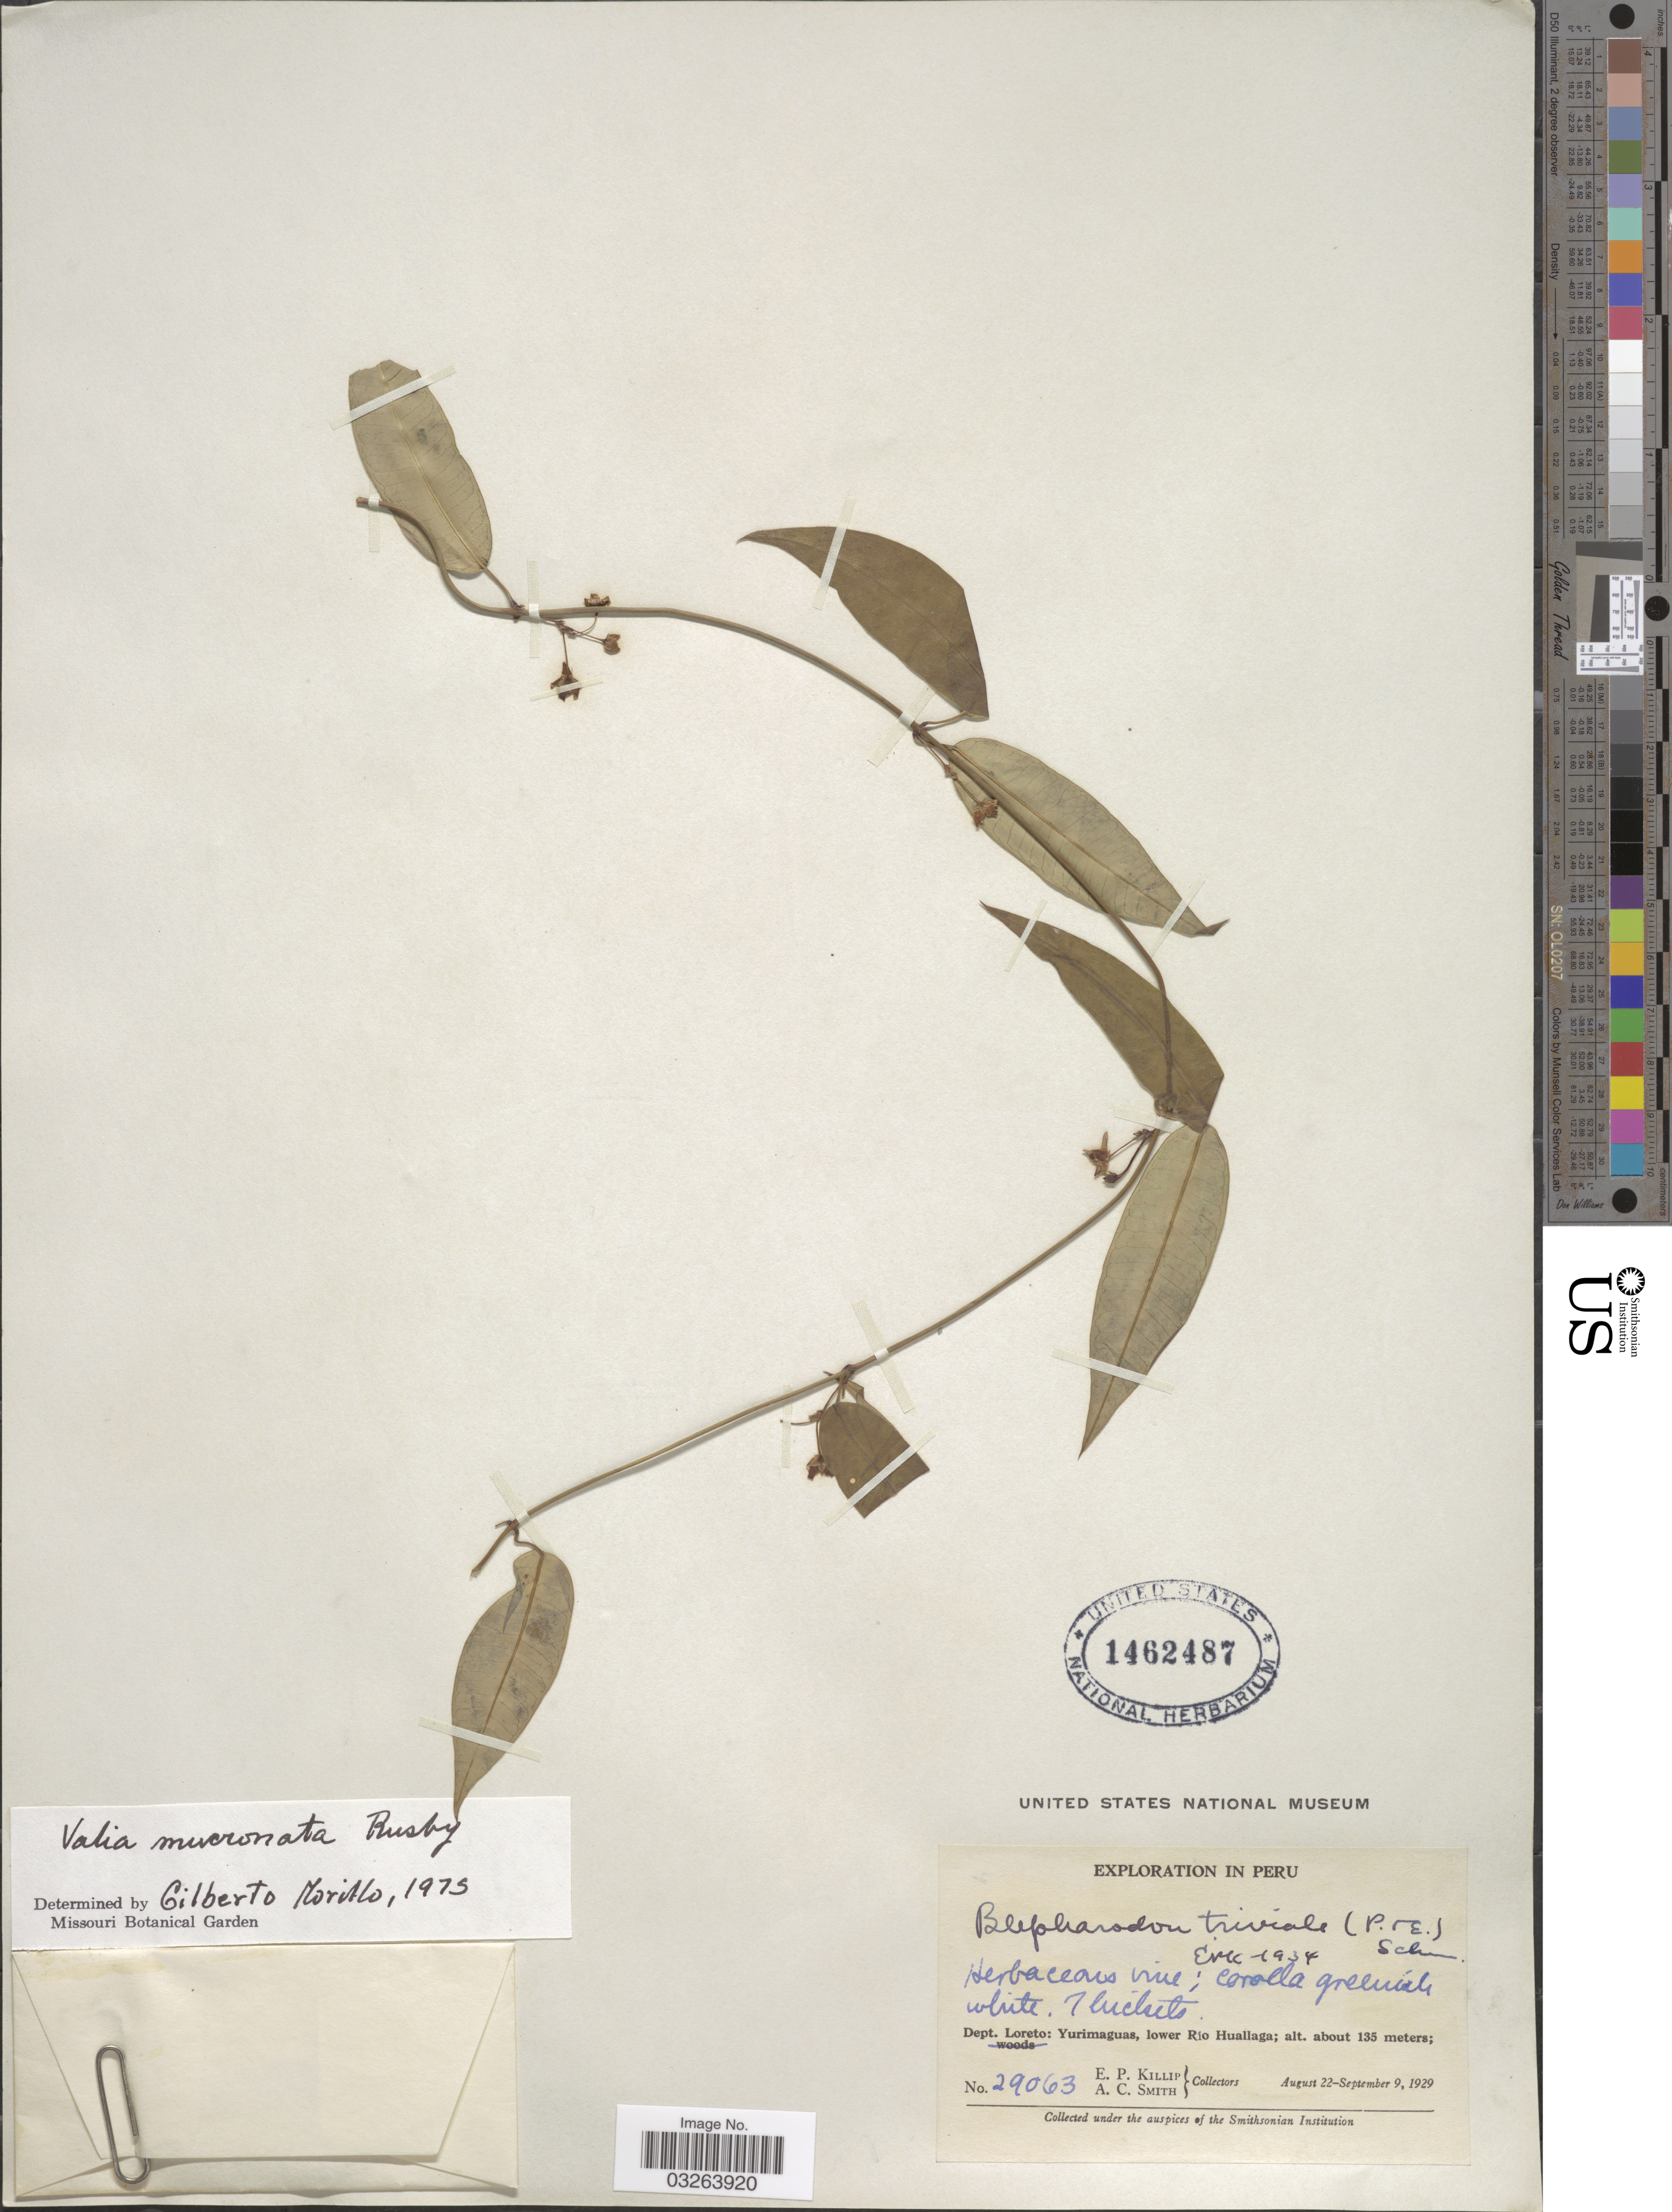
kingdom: Plantae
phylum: Tracheophyta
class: Magnoliopsida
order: Gentianales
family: Apocynaceae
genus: Vailia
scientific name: Vailia mucronata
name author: Rusby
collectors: E. P. Killip & A. C. Smith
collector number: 29063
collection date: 1929-08-22/1929-09-09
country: Peru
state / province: Loreto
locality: Dept. Loreto: Yurimaguas, lower Rio Huallaga.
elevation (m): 135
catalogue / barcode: US 1462487